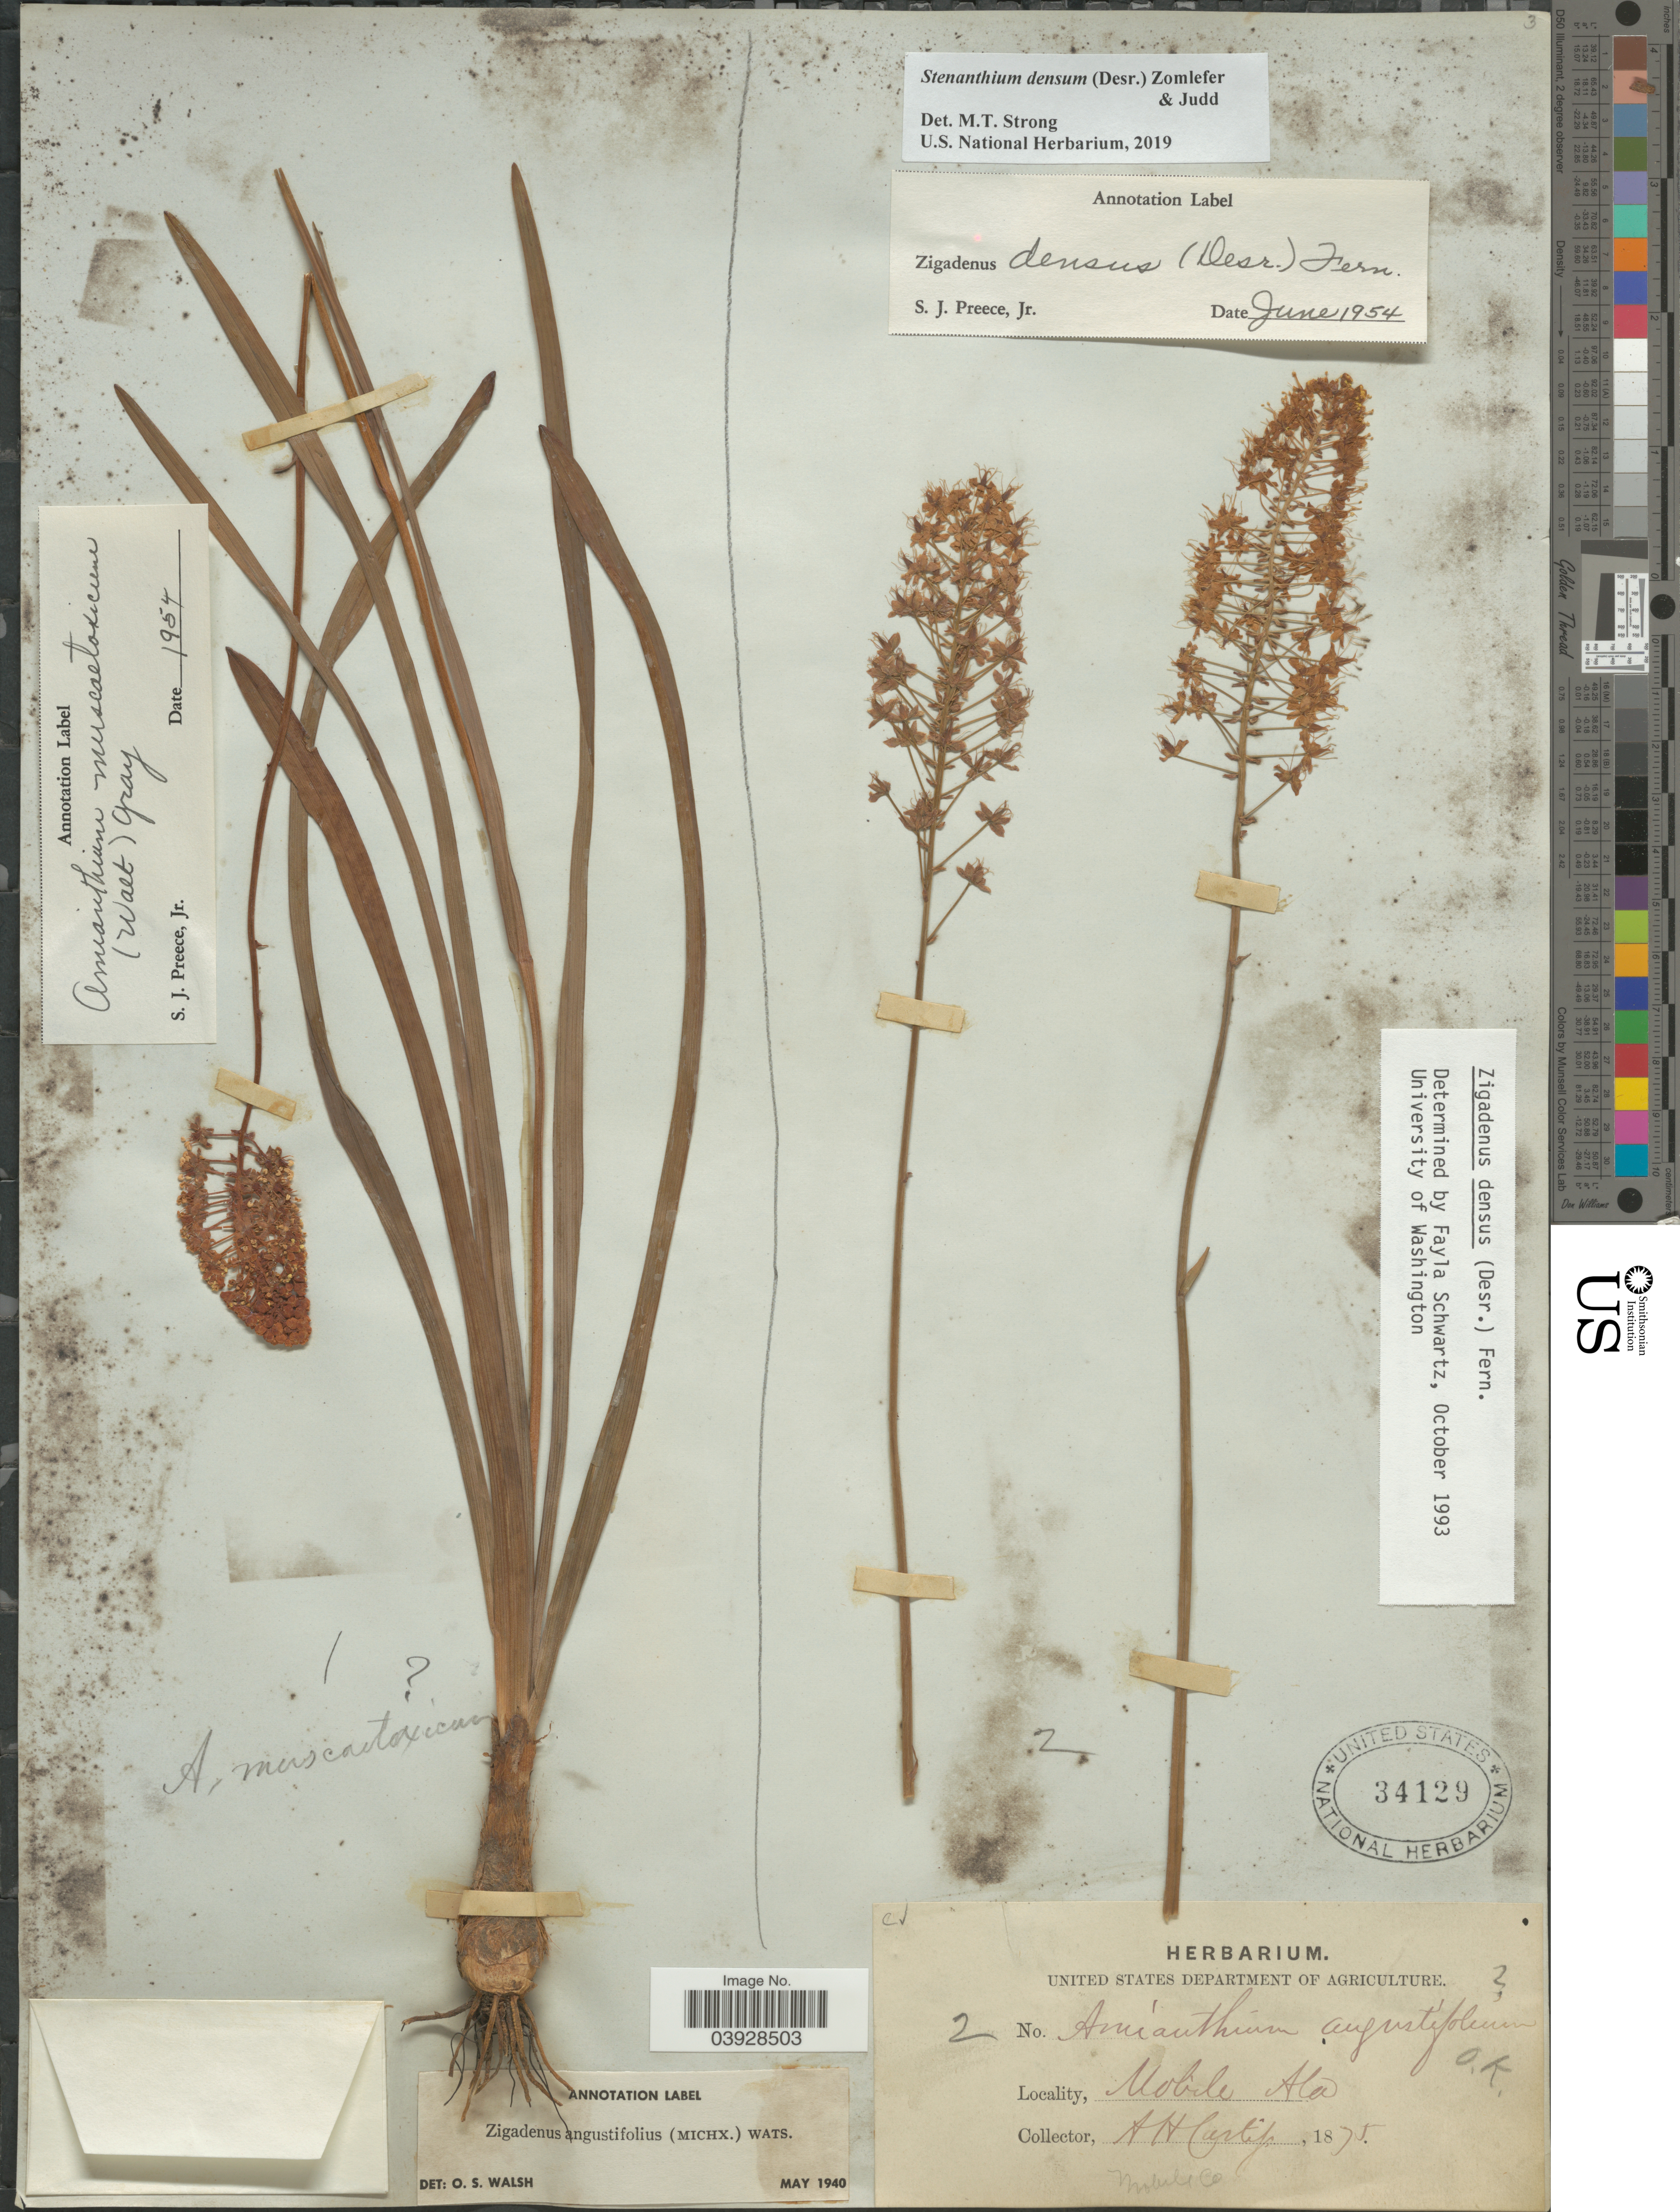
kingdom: Plantae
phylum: Tracheophyta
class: Liliopsida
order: Liliales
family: Melanthiaceae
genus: Stenanthium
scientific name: Stenanthium densum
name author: (Desr.) Zomlefer & Judd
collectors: A. H. Curtiss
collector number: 2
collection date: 1875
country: United States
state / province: Alabama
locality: Mobile. Mobile Co.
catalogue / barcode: US 34129